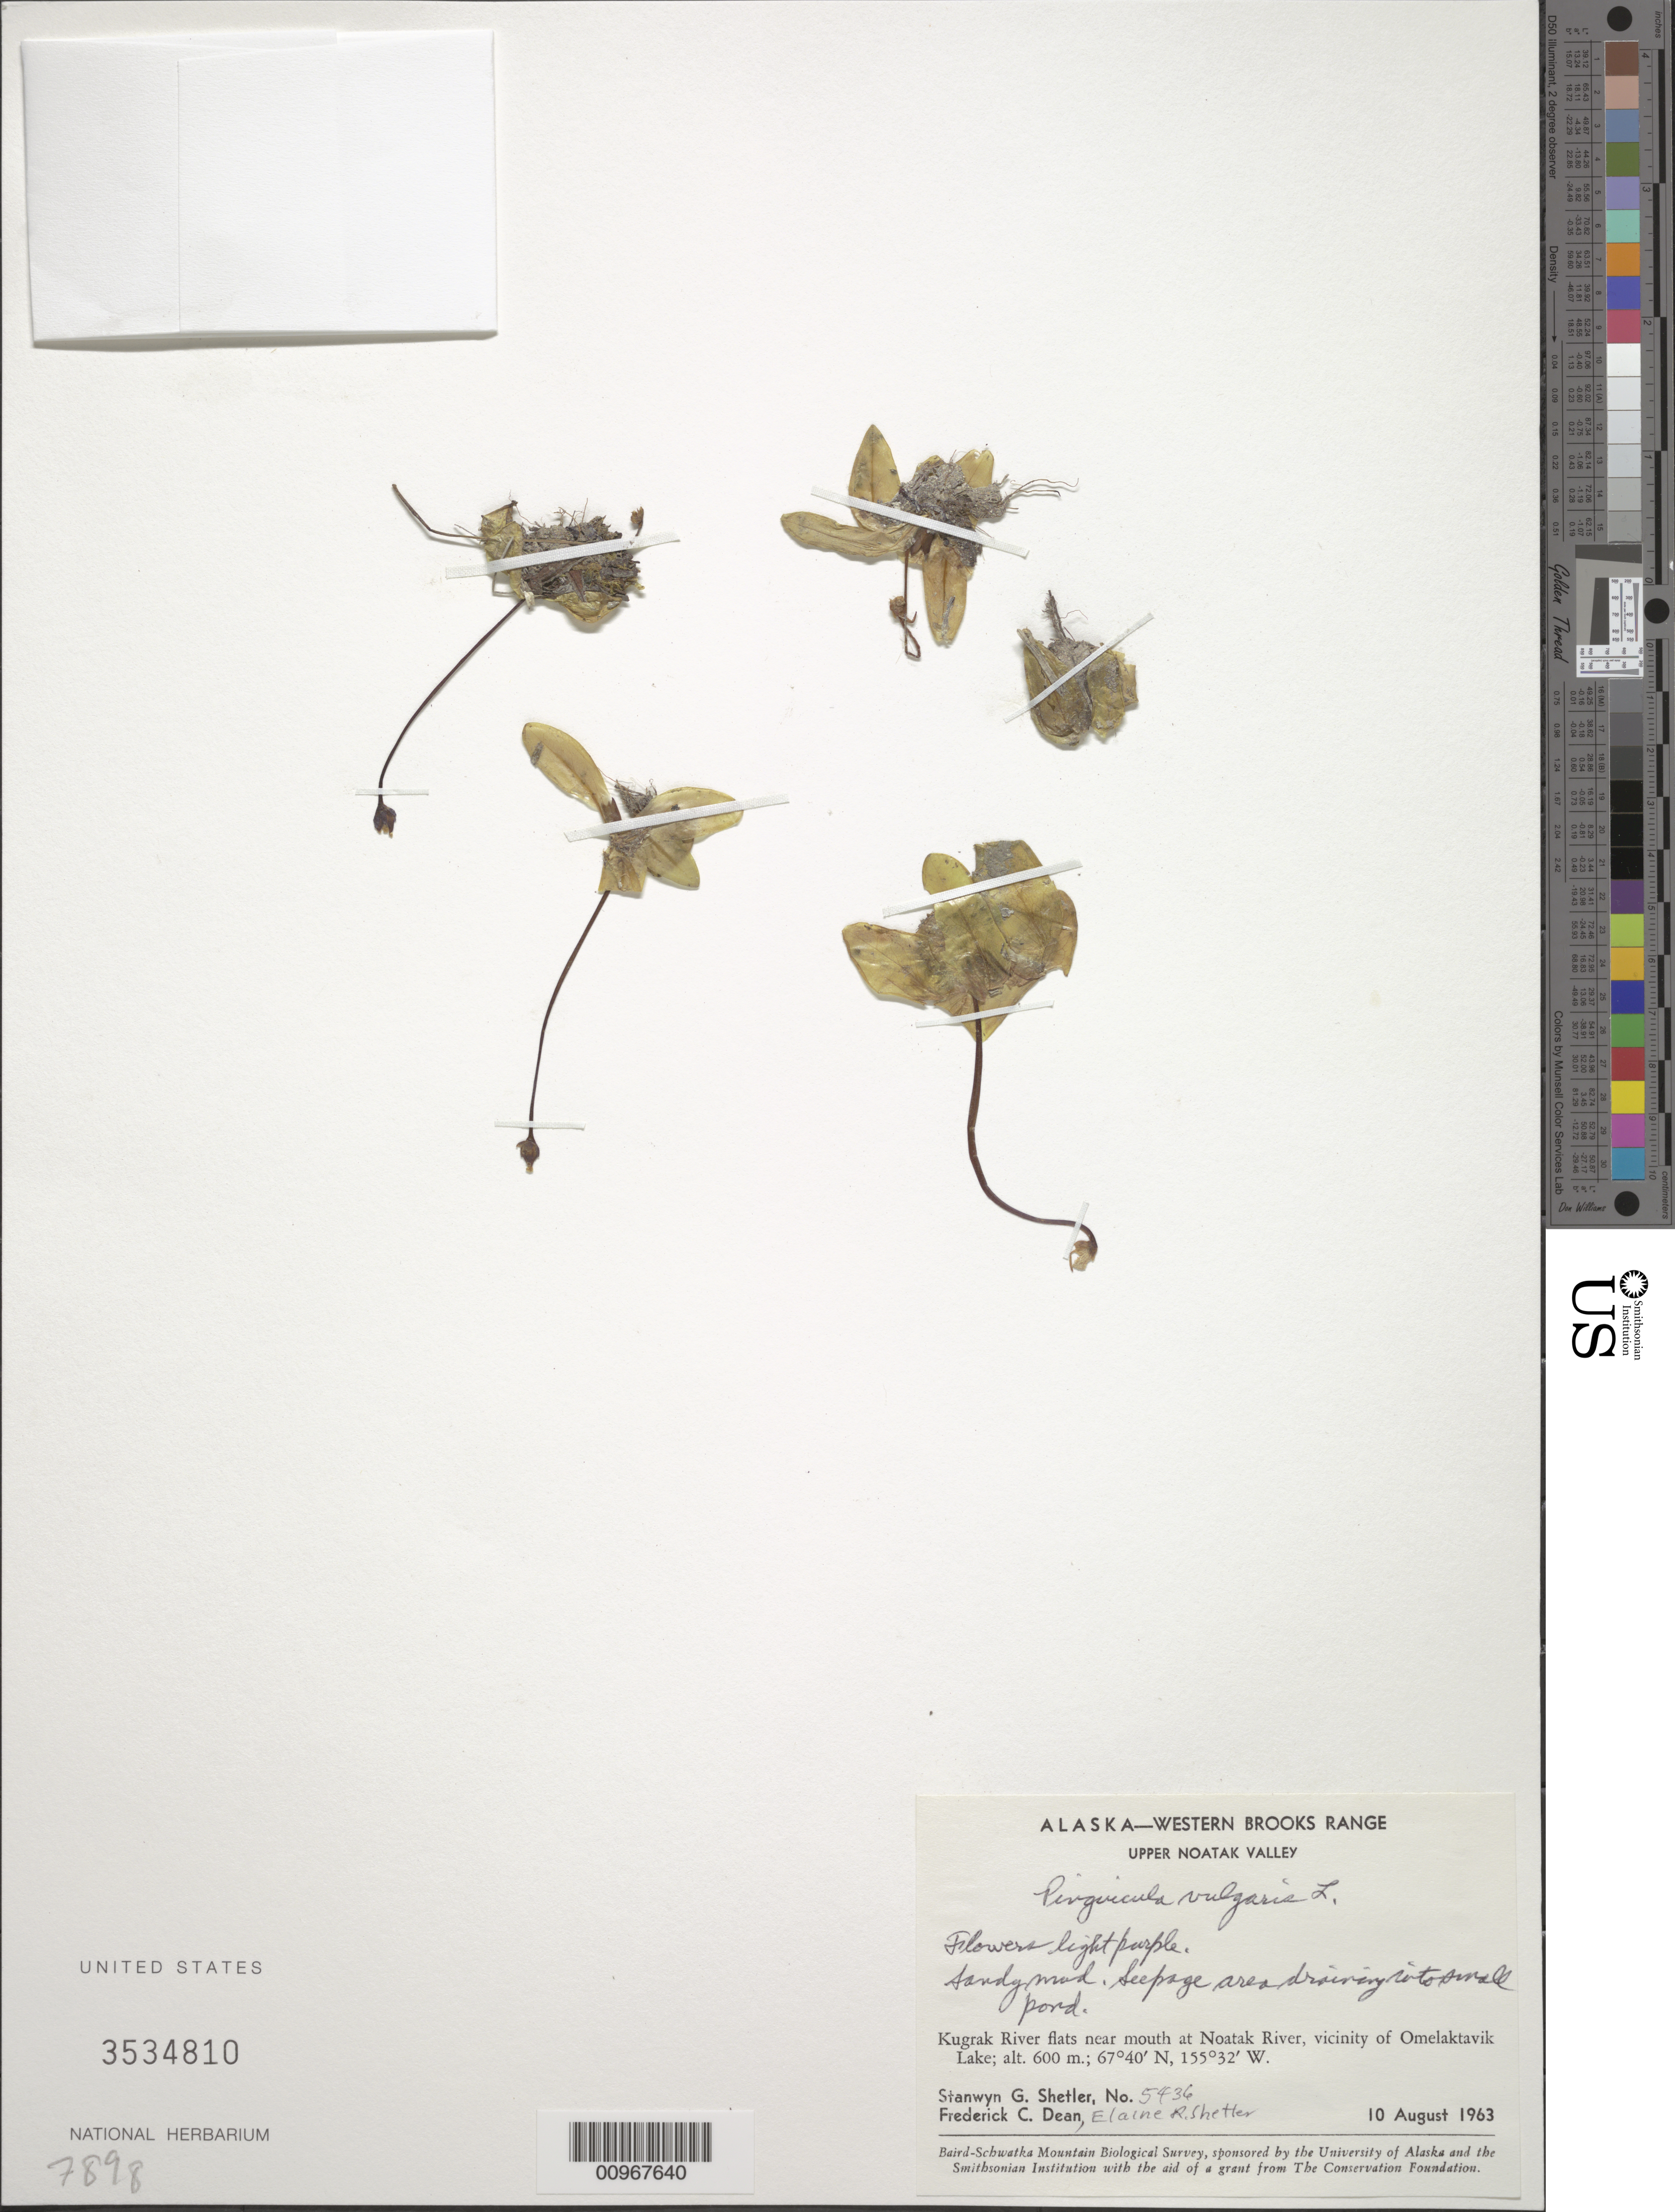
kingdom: Plantae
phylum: Tracheophyta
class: Magnoliopsida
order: Lamiales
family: Lentibulariaceae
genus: Pinguicula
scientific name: Pinguicula vulgaris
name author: L.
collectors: S. Shetler, F. C. Dean & E. R. Shetler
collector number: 5436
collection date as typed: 10 Aug 1963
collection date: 1963-08-10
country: United States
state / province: Alaska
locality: Kugrak River flats near mouth at Noatak River, vicinity of Omelaktavik Lake. Western Brooks Range, Upper Noatak Valley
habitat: Sandy mud. Seepage area draining into small pond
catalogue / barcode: US 3534810